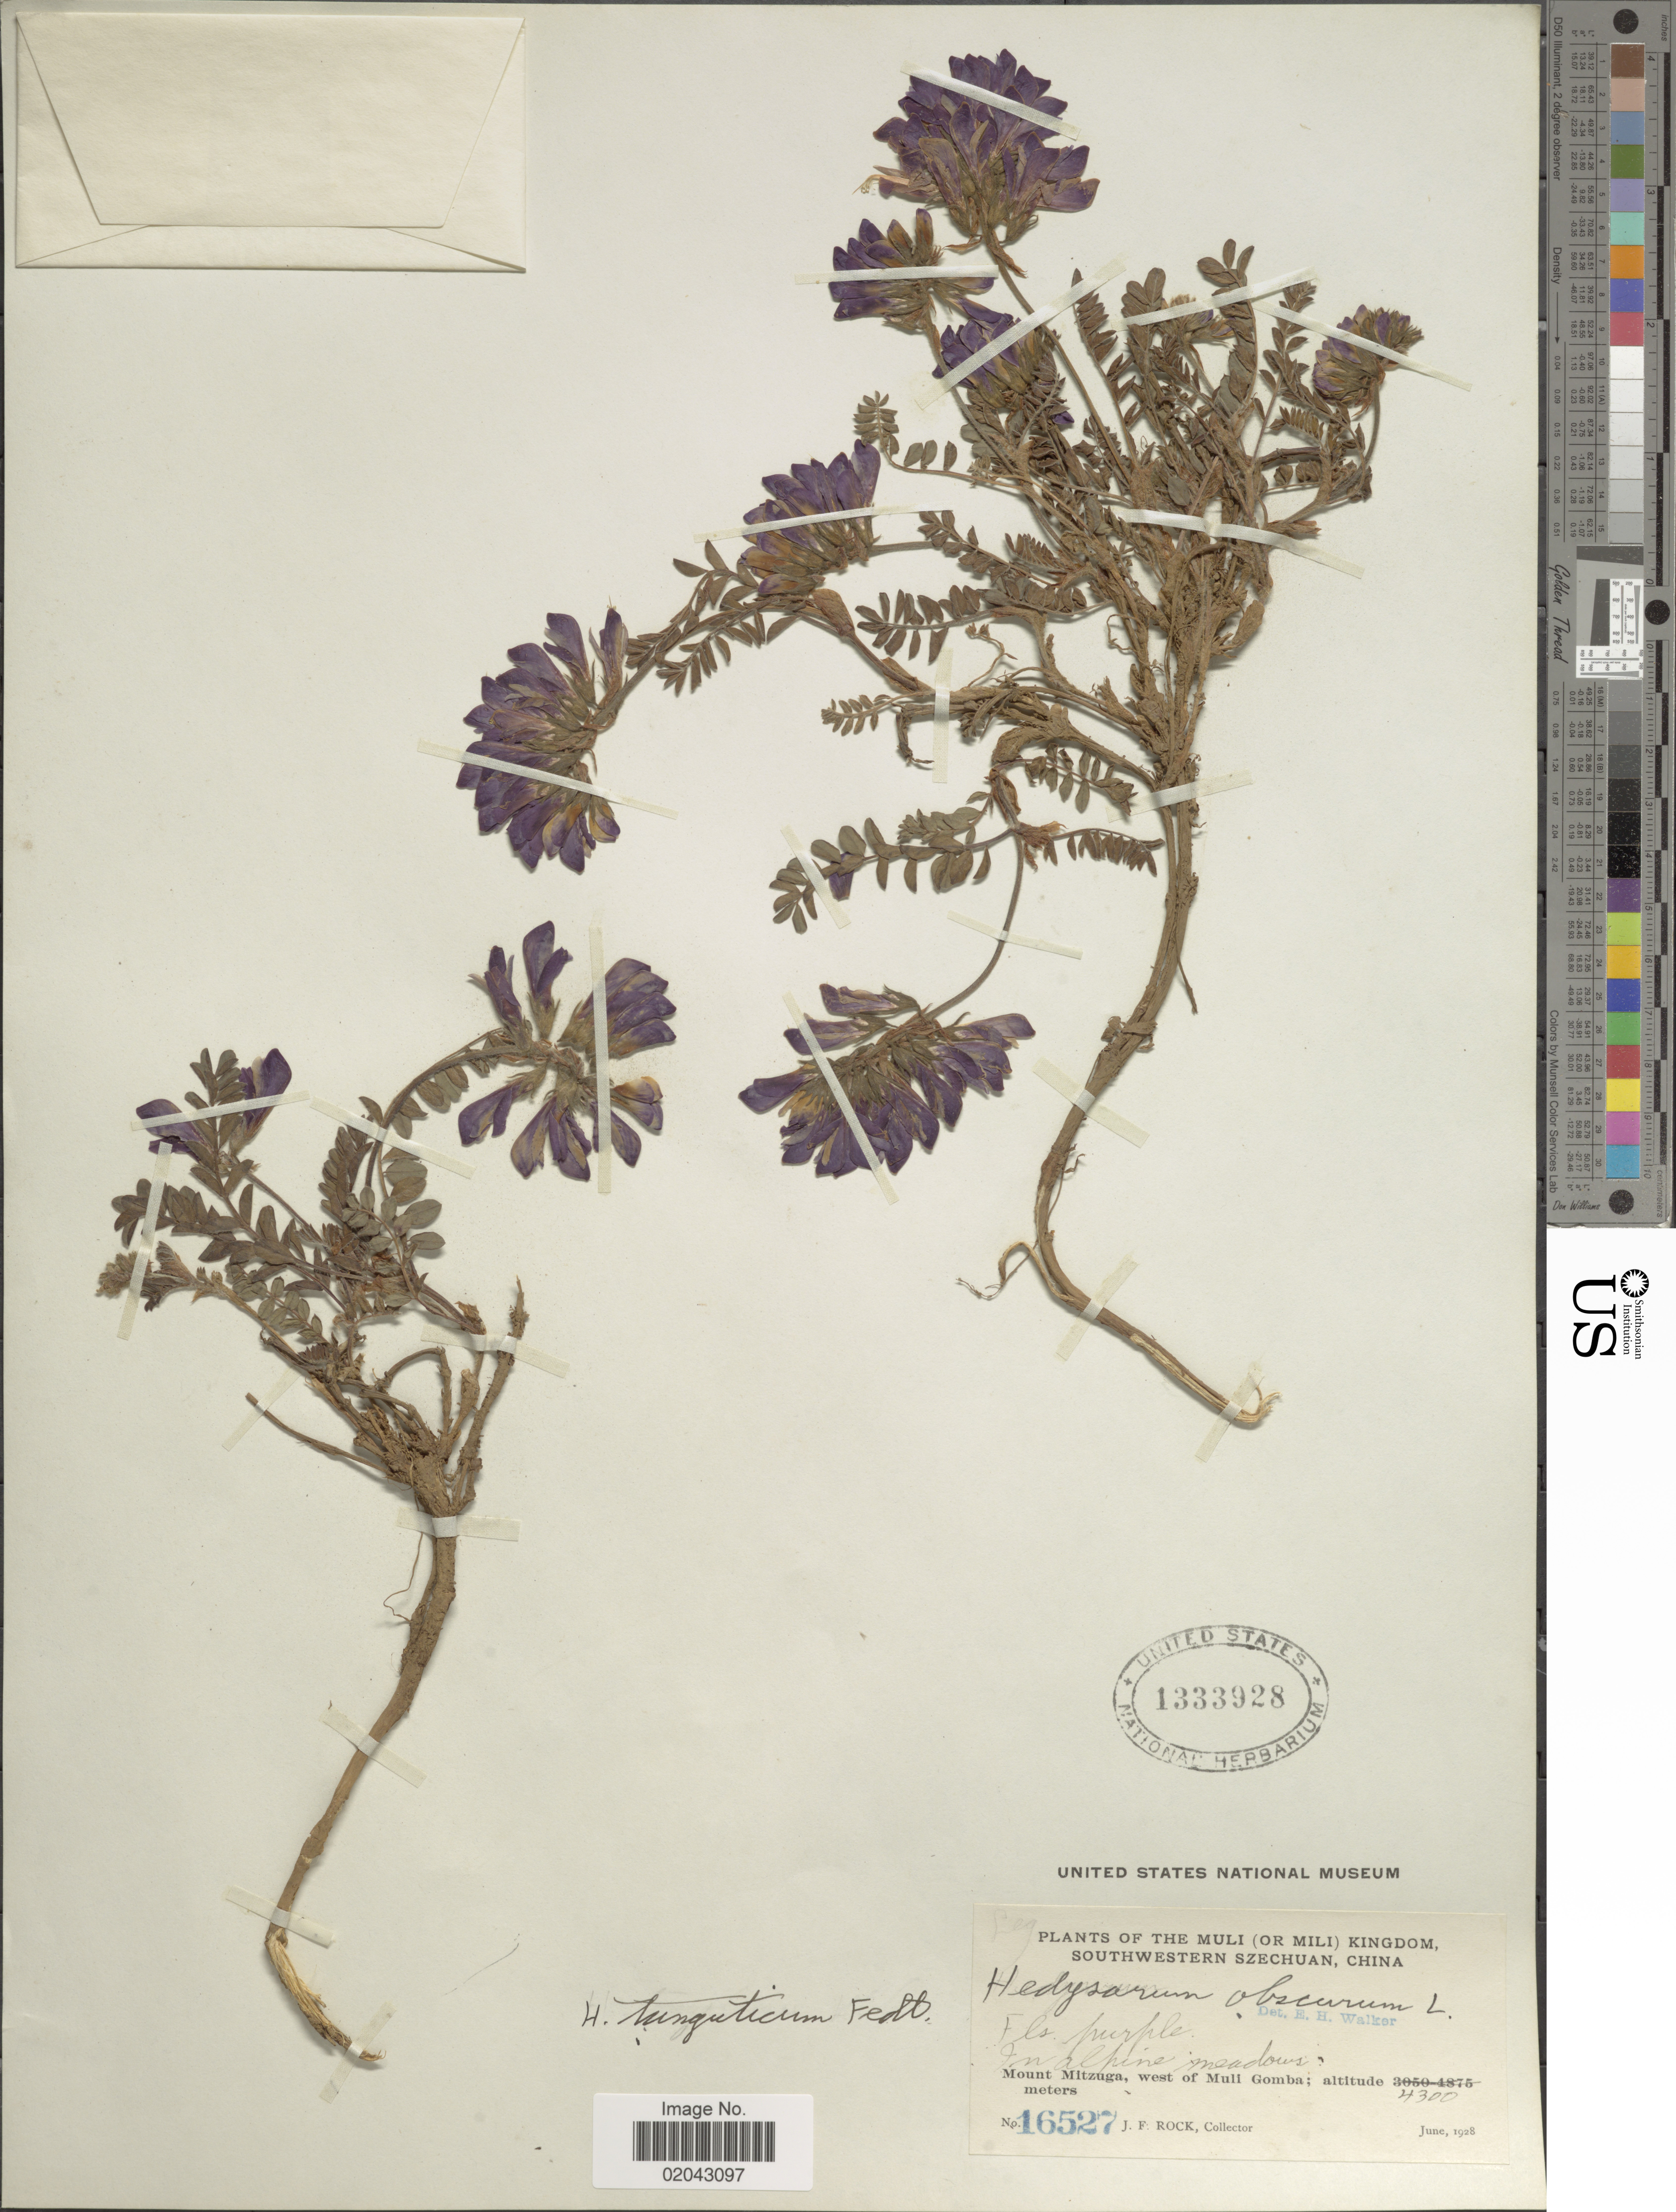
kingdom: Plantae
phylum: Tracheophyta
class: Magnoliopsida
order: Fabales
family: Fabaceae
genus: Hedysarum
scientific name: Hedysarum tanguticum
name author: B. Fedtsch.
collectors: J. Rock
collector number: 16527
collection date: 1928-06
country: China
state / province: Sichuan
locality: Muli (or Mili) Kingdom southwestern Szechwan, Mount Mitzuga, west of Muli Gomba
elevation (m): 4300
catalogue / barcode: US 1333928